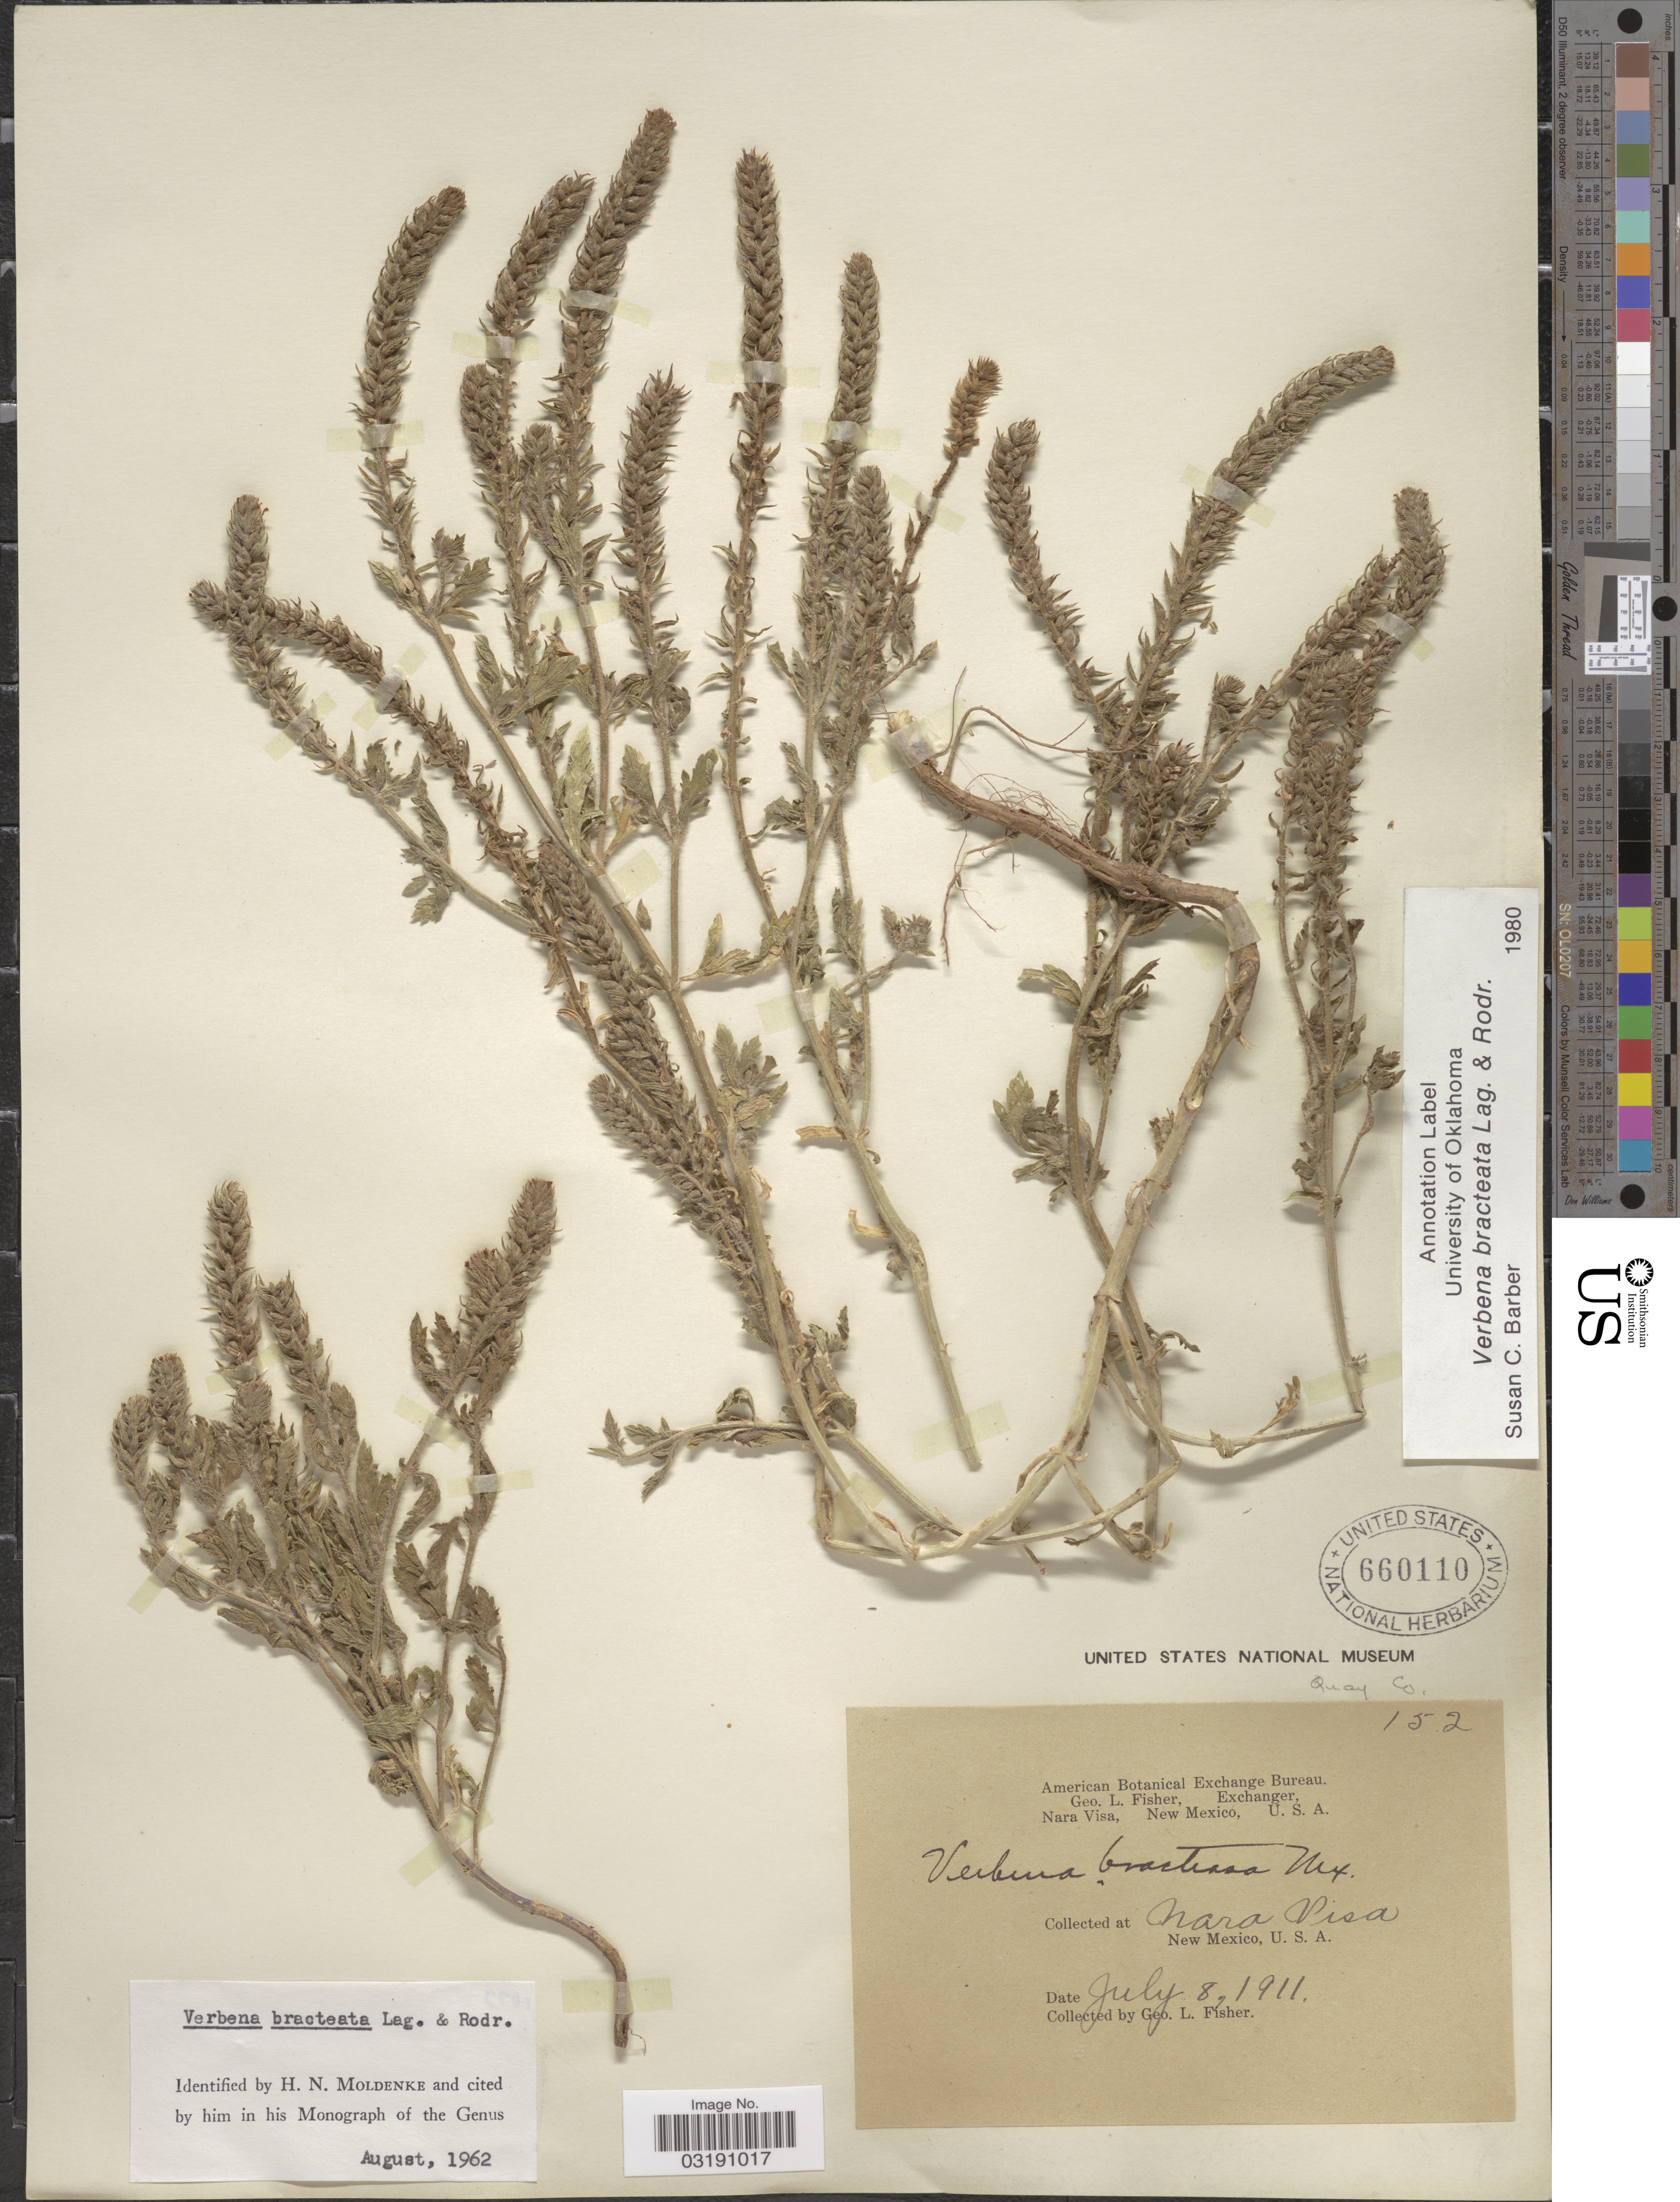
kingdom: Plantae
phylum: Tracheophyta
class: Magnoliopsida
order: Lamiales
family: Verbenaceae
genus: Verbena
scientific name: Verbena bracteata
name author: Cav. ex Lag. & Rodr.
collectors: G. L. Fisher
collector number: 152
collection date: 1911-07-08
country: United States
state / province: New Mexico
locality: Nara Pisa. U.S.A. Quay Co.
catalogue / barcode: US 660110